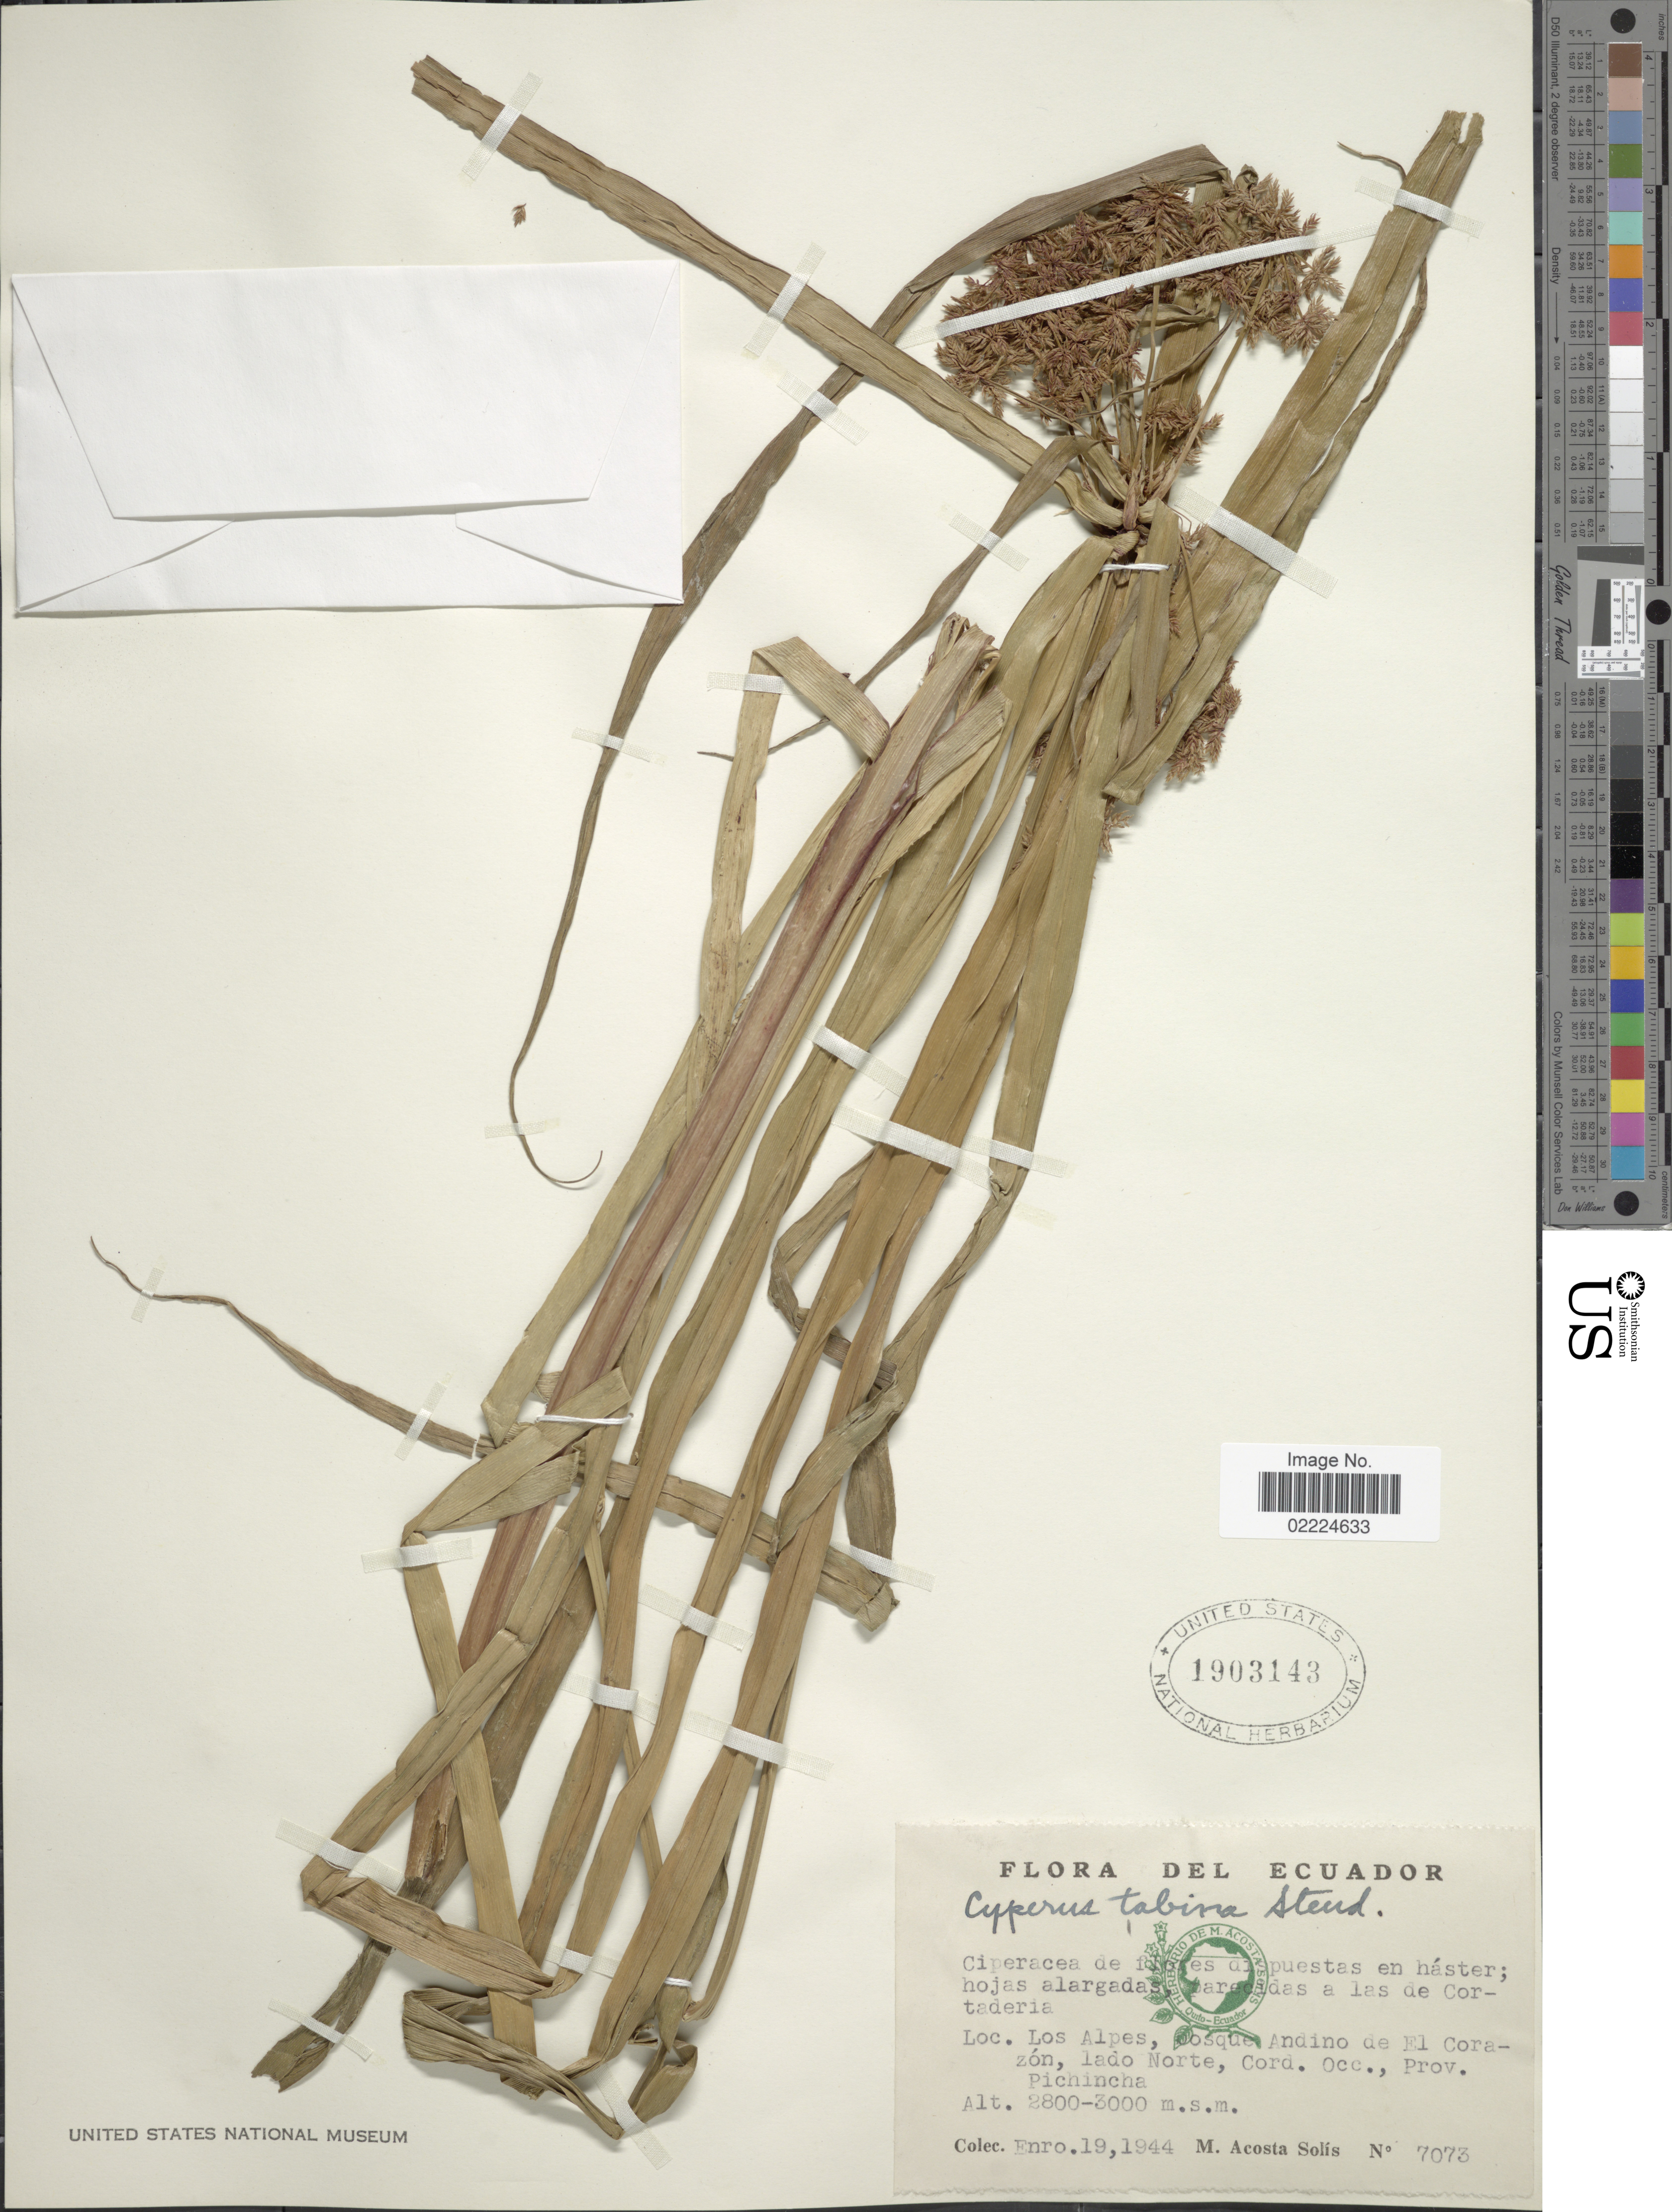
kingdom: Plantae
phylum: Tracheophyta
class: Liliopsida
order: Poales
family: Cyperaceae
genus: Cyperus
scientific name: Cyperus tabina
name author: Steud. ex Boeckeler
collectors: M. Acosta Solis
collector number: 7073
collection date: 1944-01-19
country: Ecuador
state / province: Pichincha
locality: Los Alpes, bosque Andino de El Corazon, lado Norte, Occ., Prov. Pichincha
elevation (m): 2800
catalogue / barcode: US 1903143